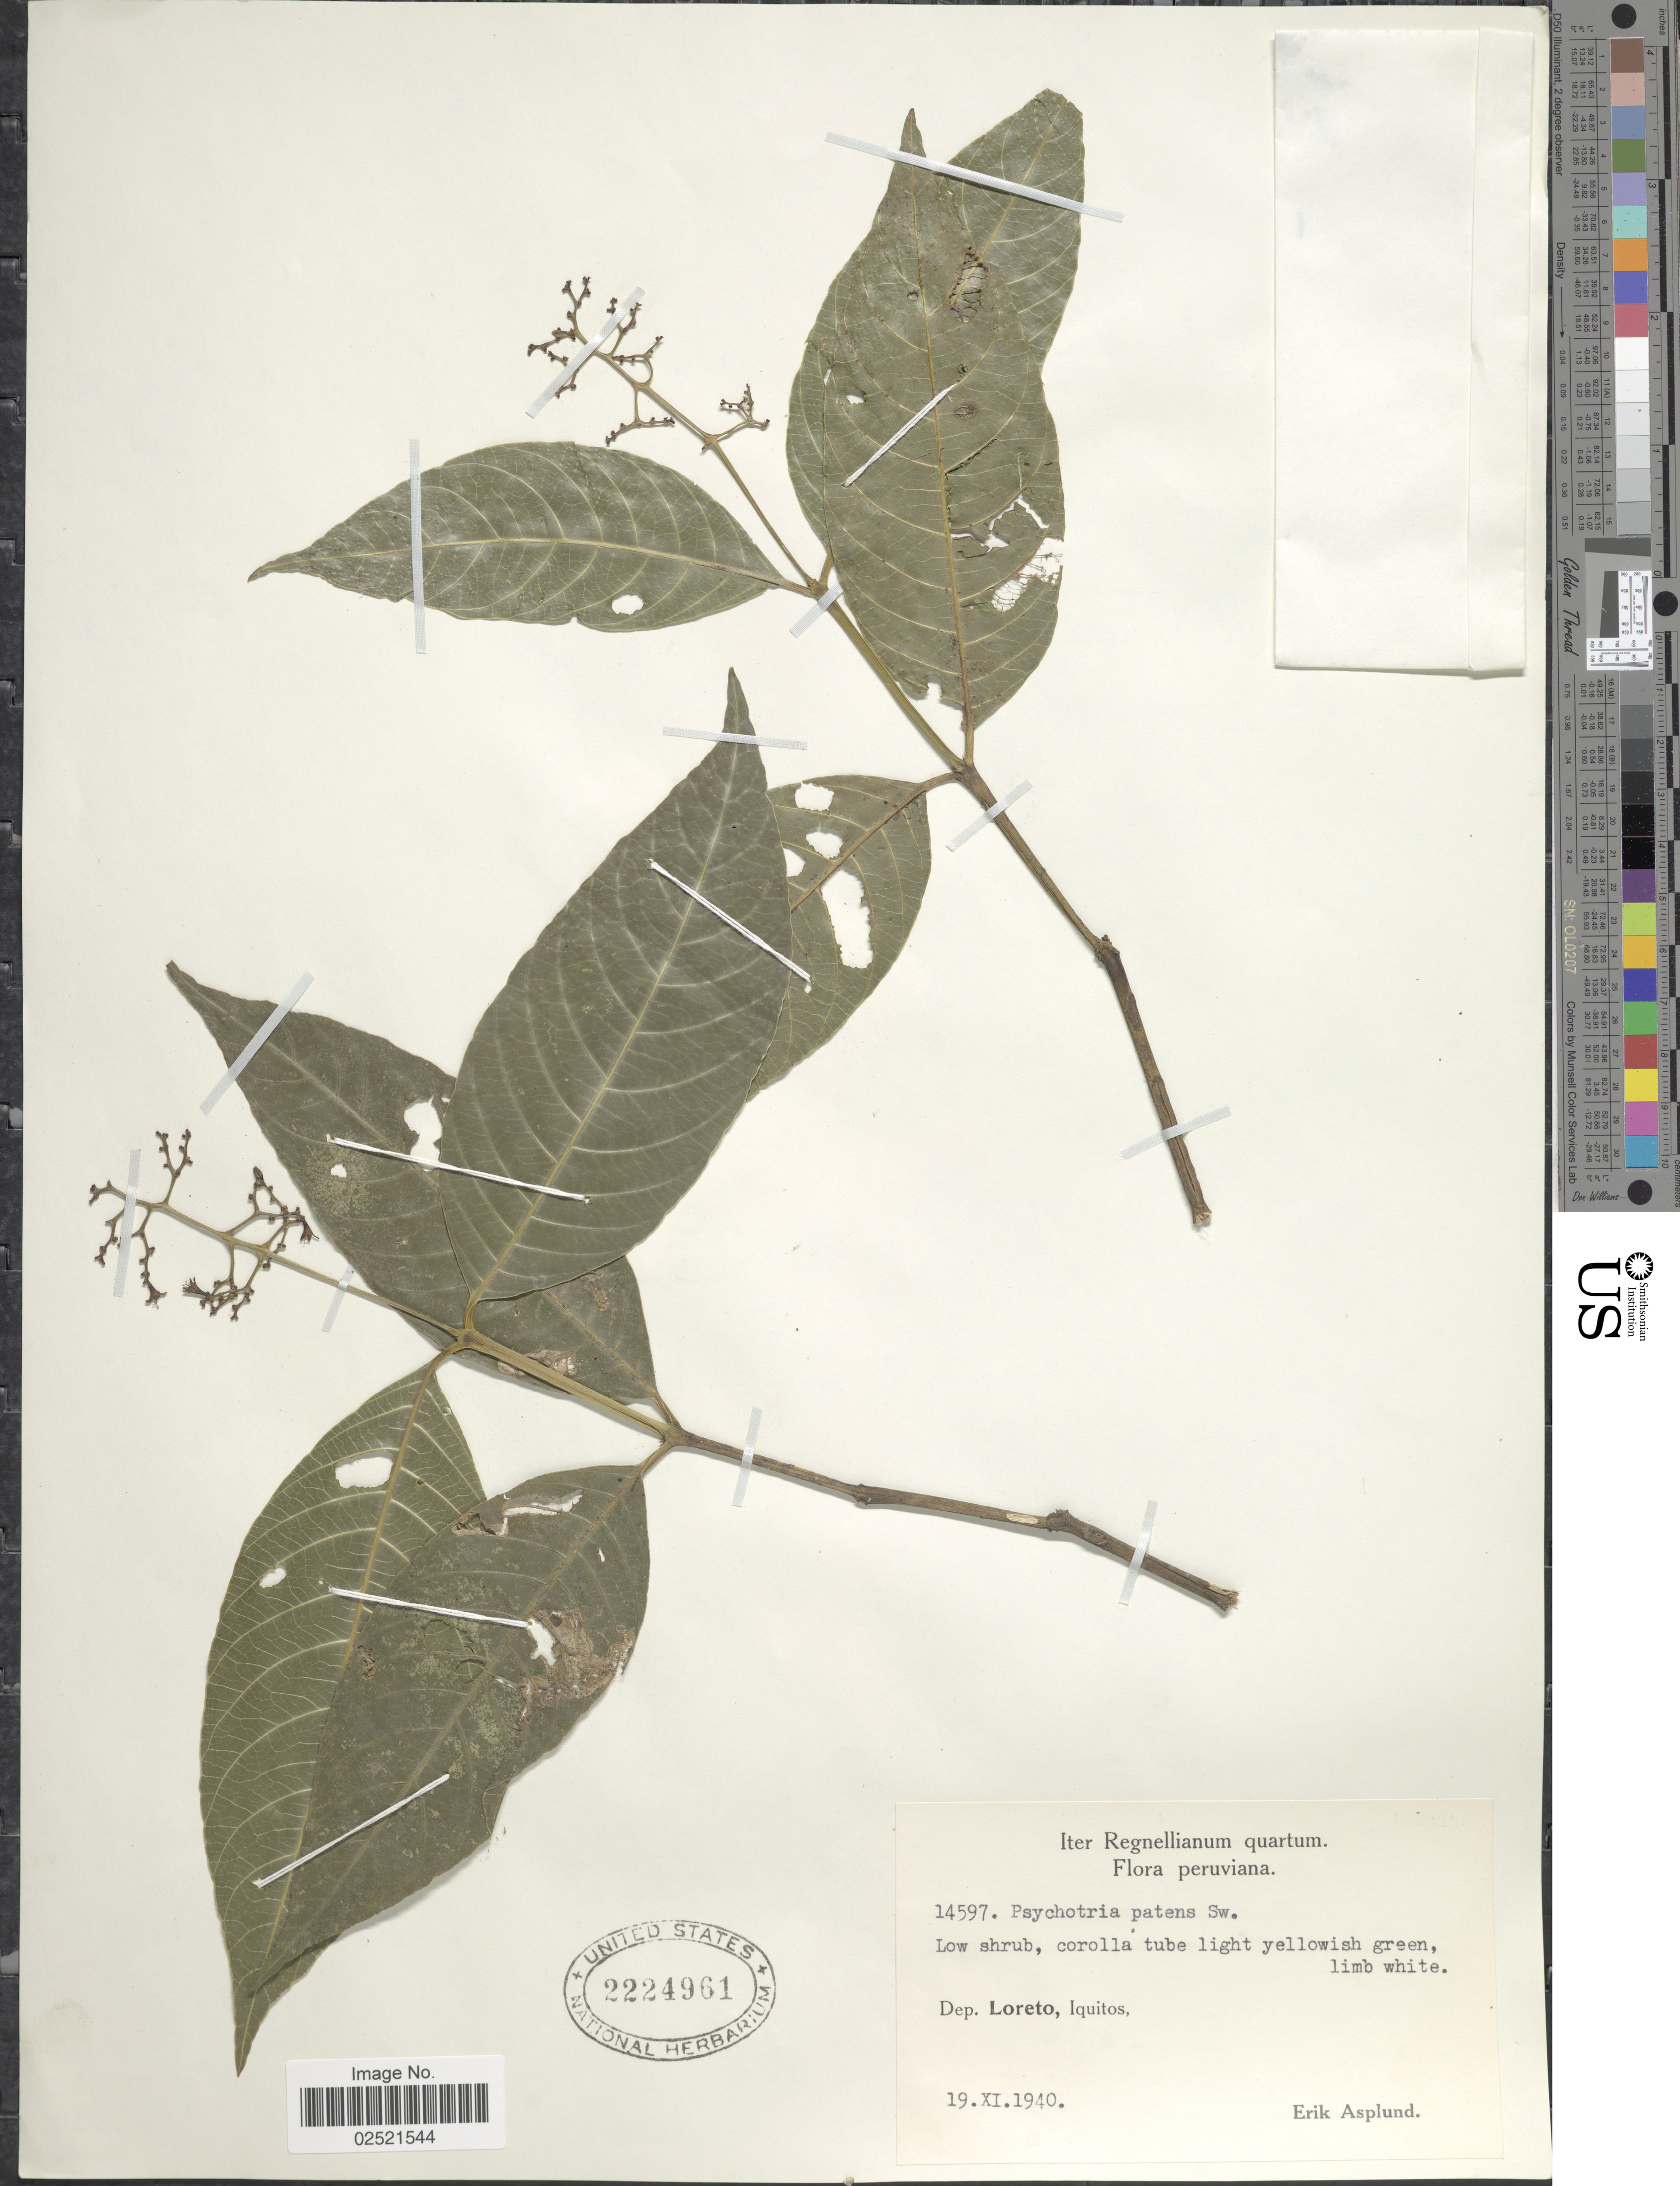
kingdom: Plantae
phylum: Tracheophyta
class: Magnoliopsida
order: Gentianales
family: Rubiaceae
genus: Psychotria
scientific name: Psychotria patens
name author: Sw.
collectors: E. Asplund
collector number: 14597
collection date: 1940-11-19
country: Peru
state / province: Loreto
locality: Iter Regnellianum quartum, peruviana, Iquitos.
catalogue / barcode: US 2224961